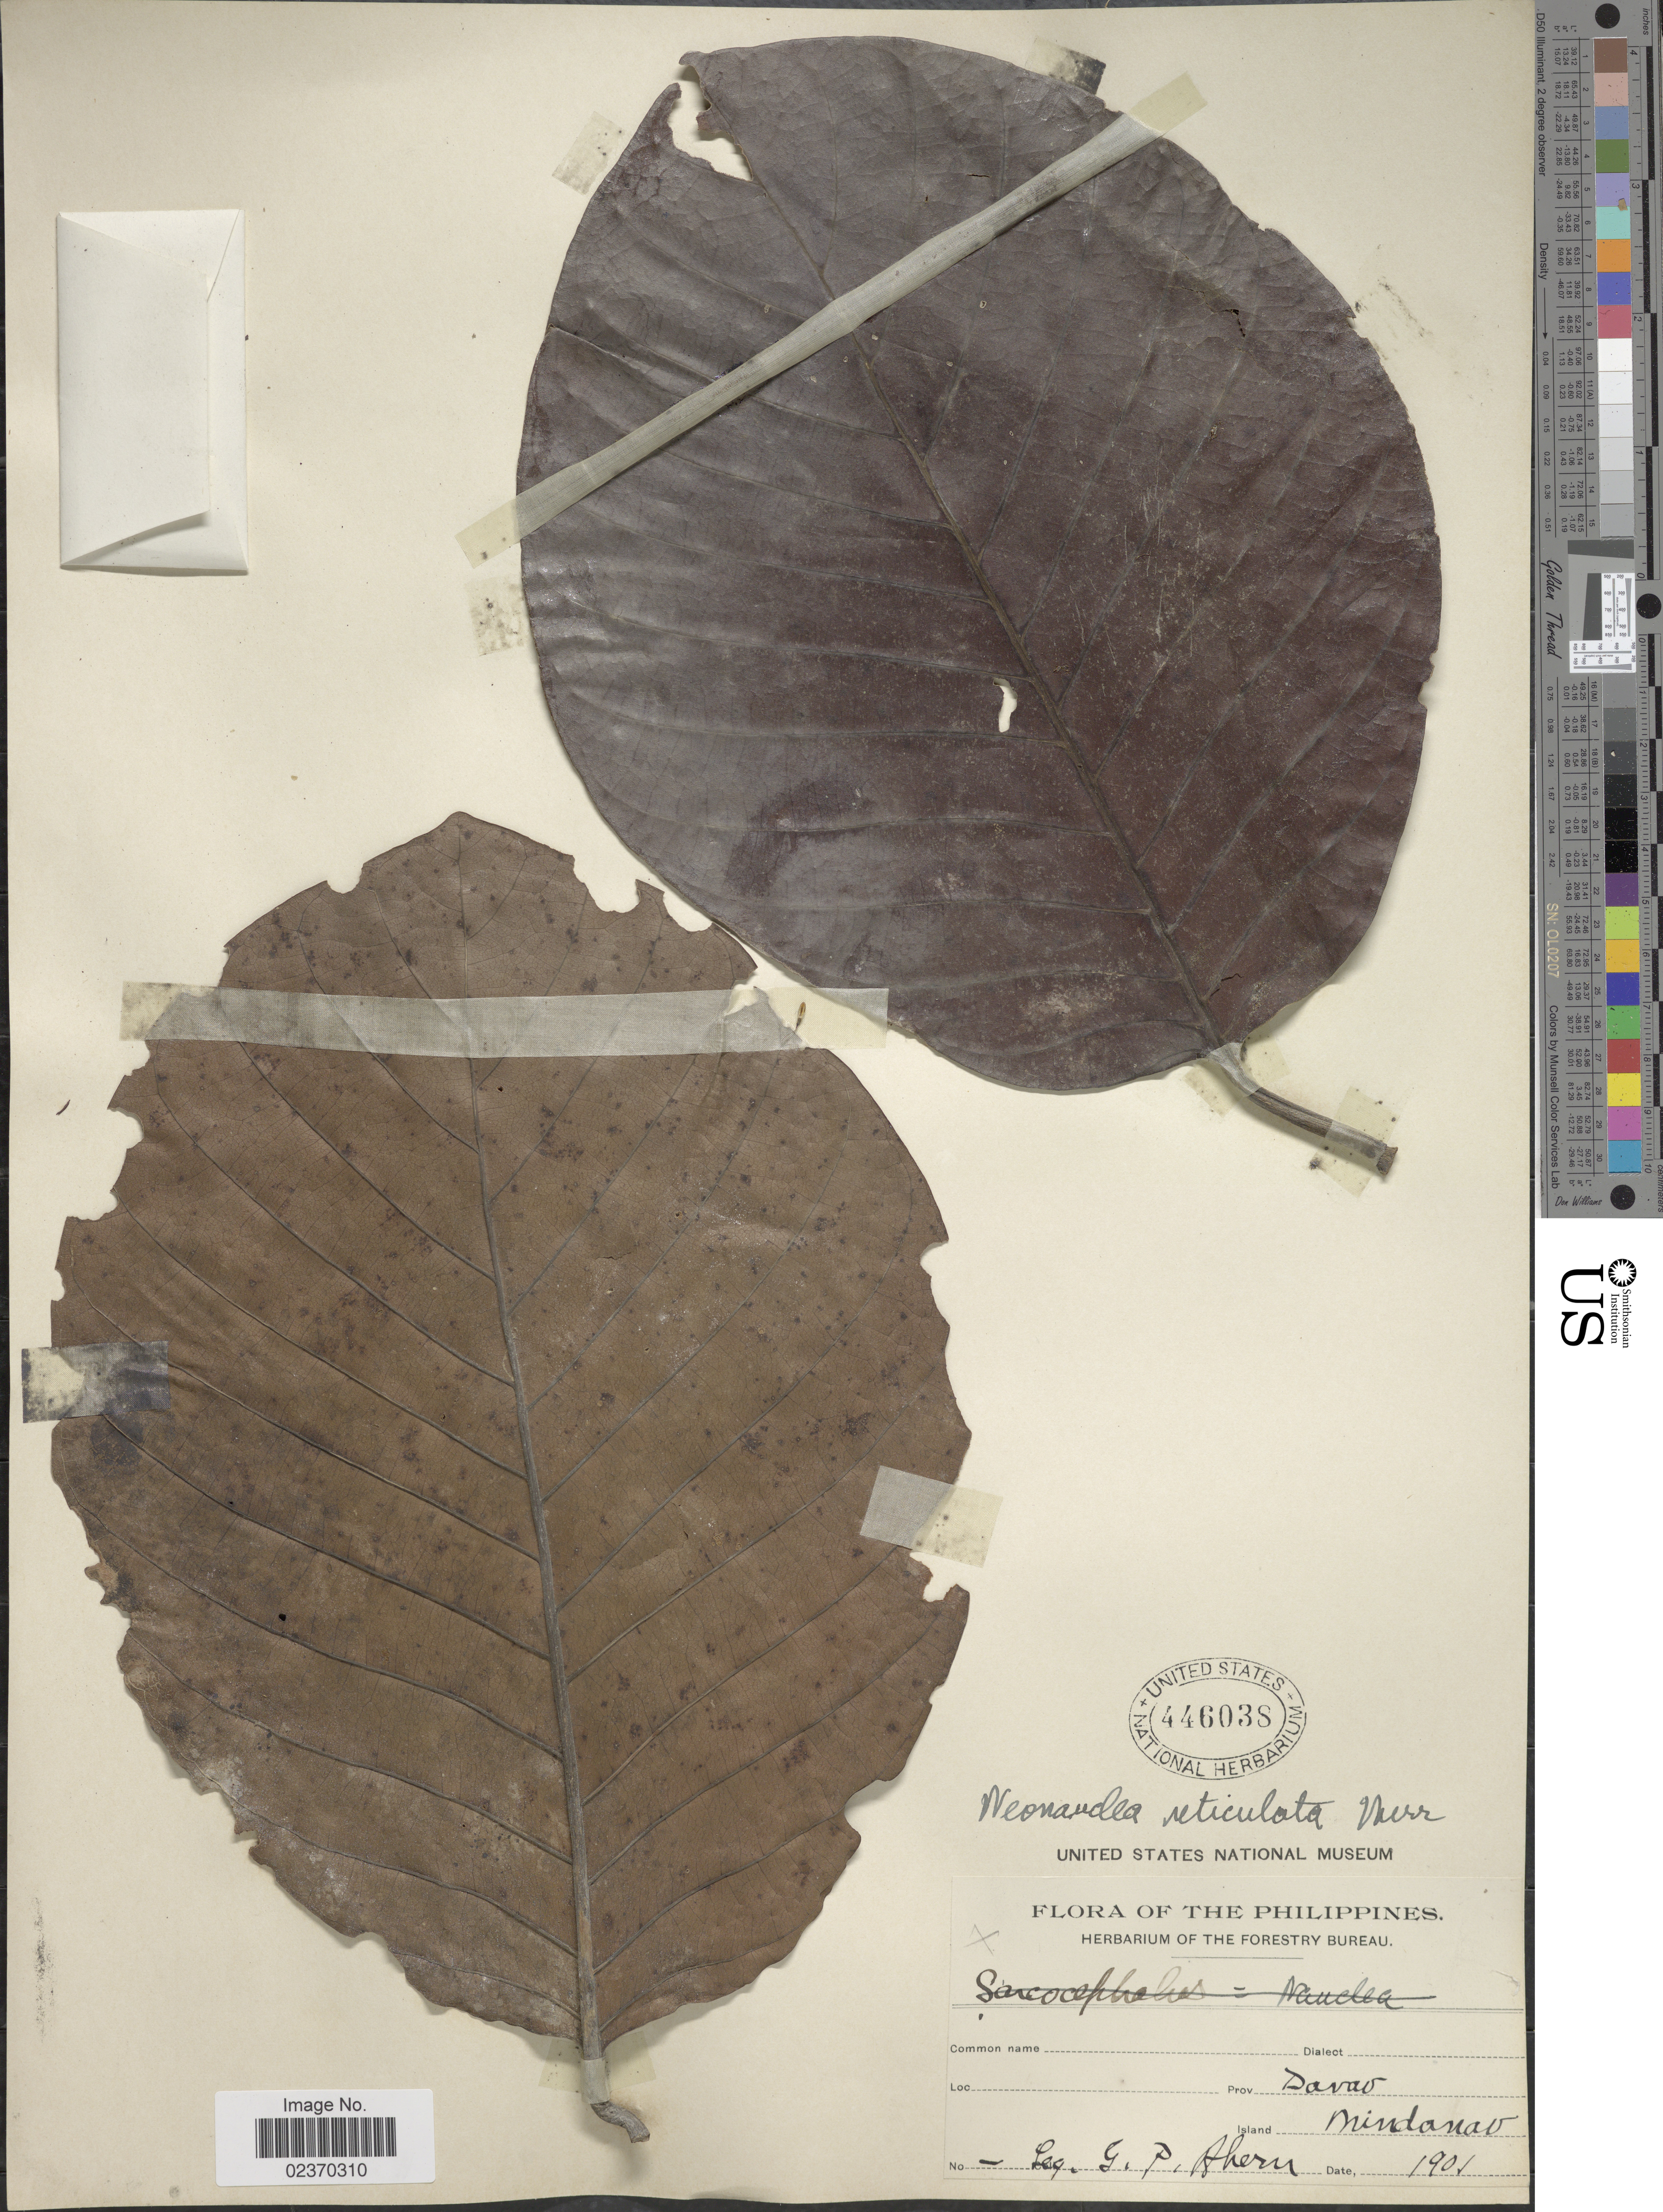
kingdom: Plantae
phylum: Tracheophyta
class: Magnoliopsida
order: Gentianales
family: Rubiaceae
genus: Neonauclea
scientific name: Neonauclea reticulata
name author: (Havil.) Merr.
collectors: G. Ahern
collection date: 1901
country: Philippines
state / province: Davao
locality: Island Mindanao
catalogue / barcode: US 446038